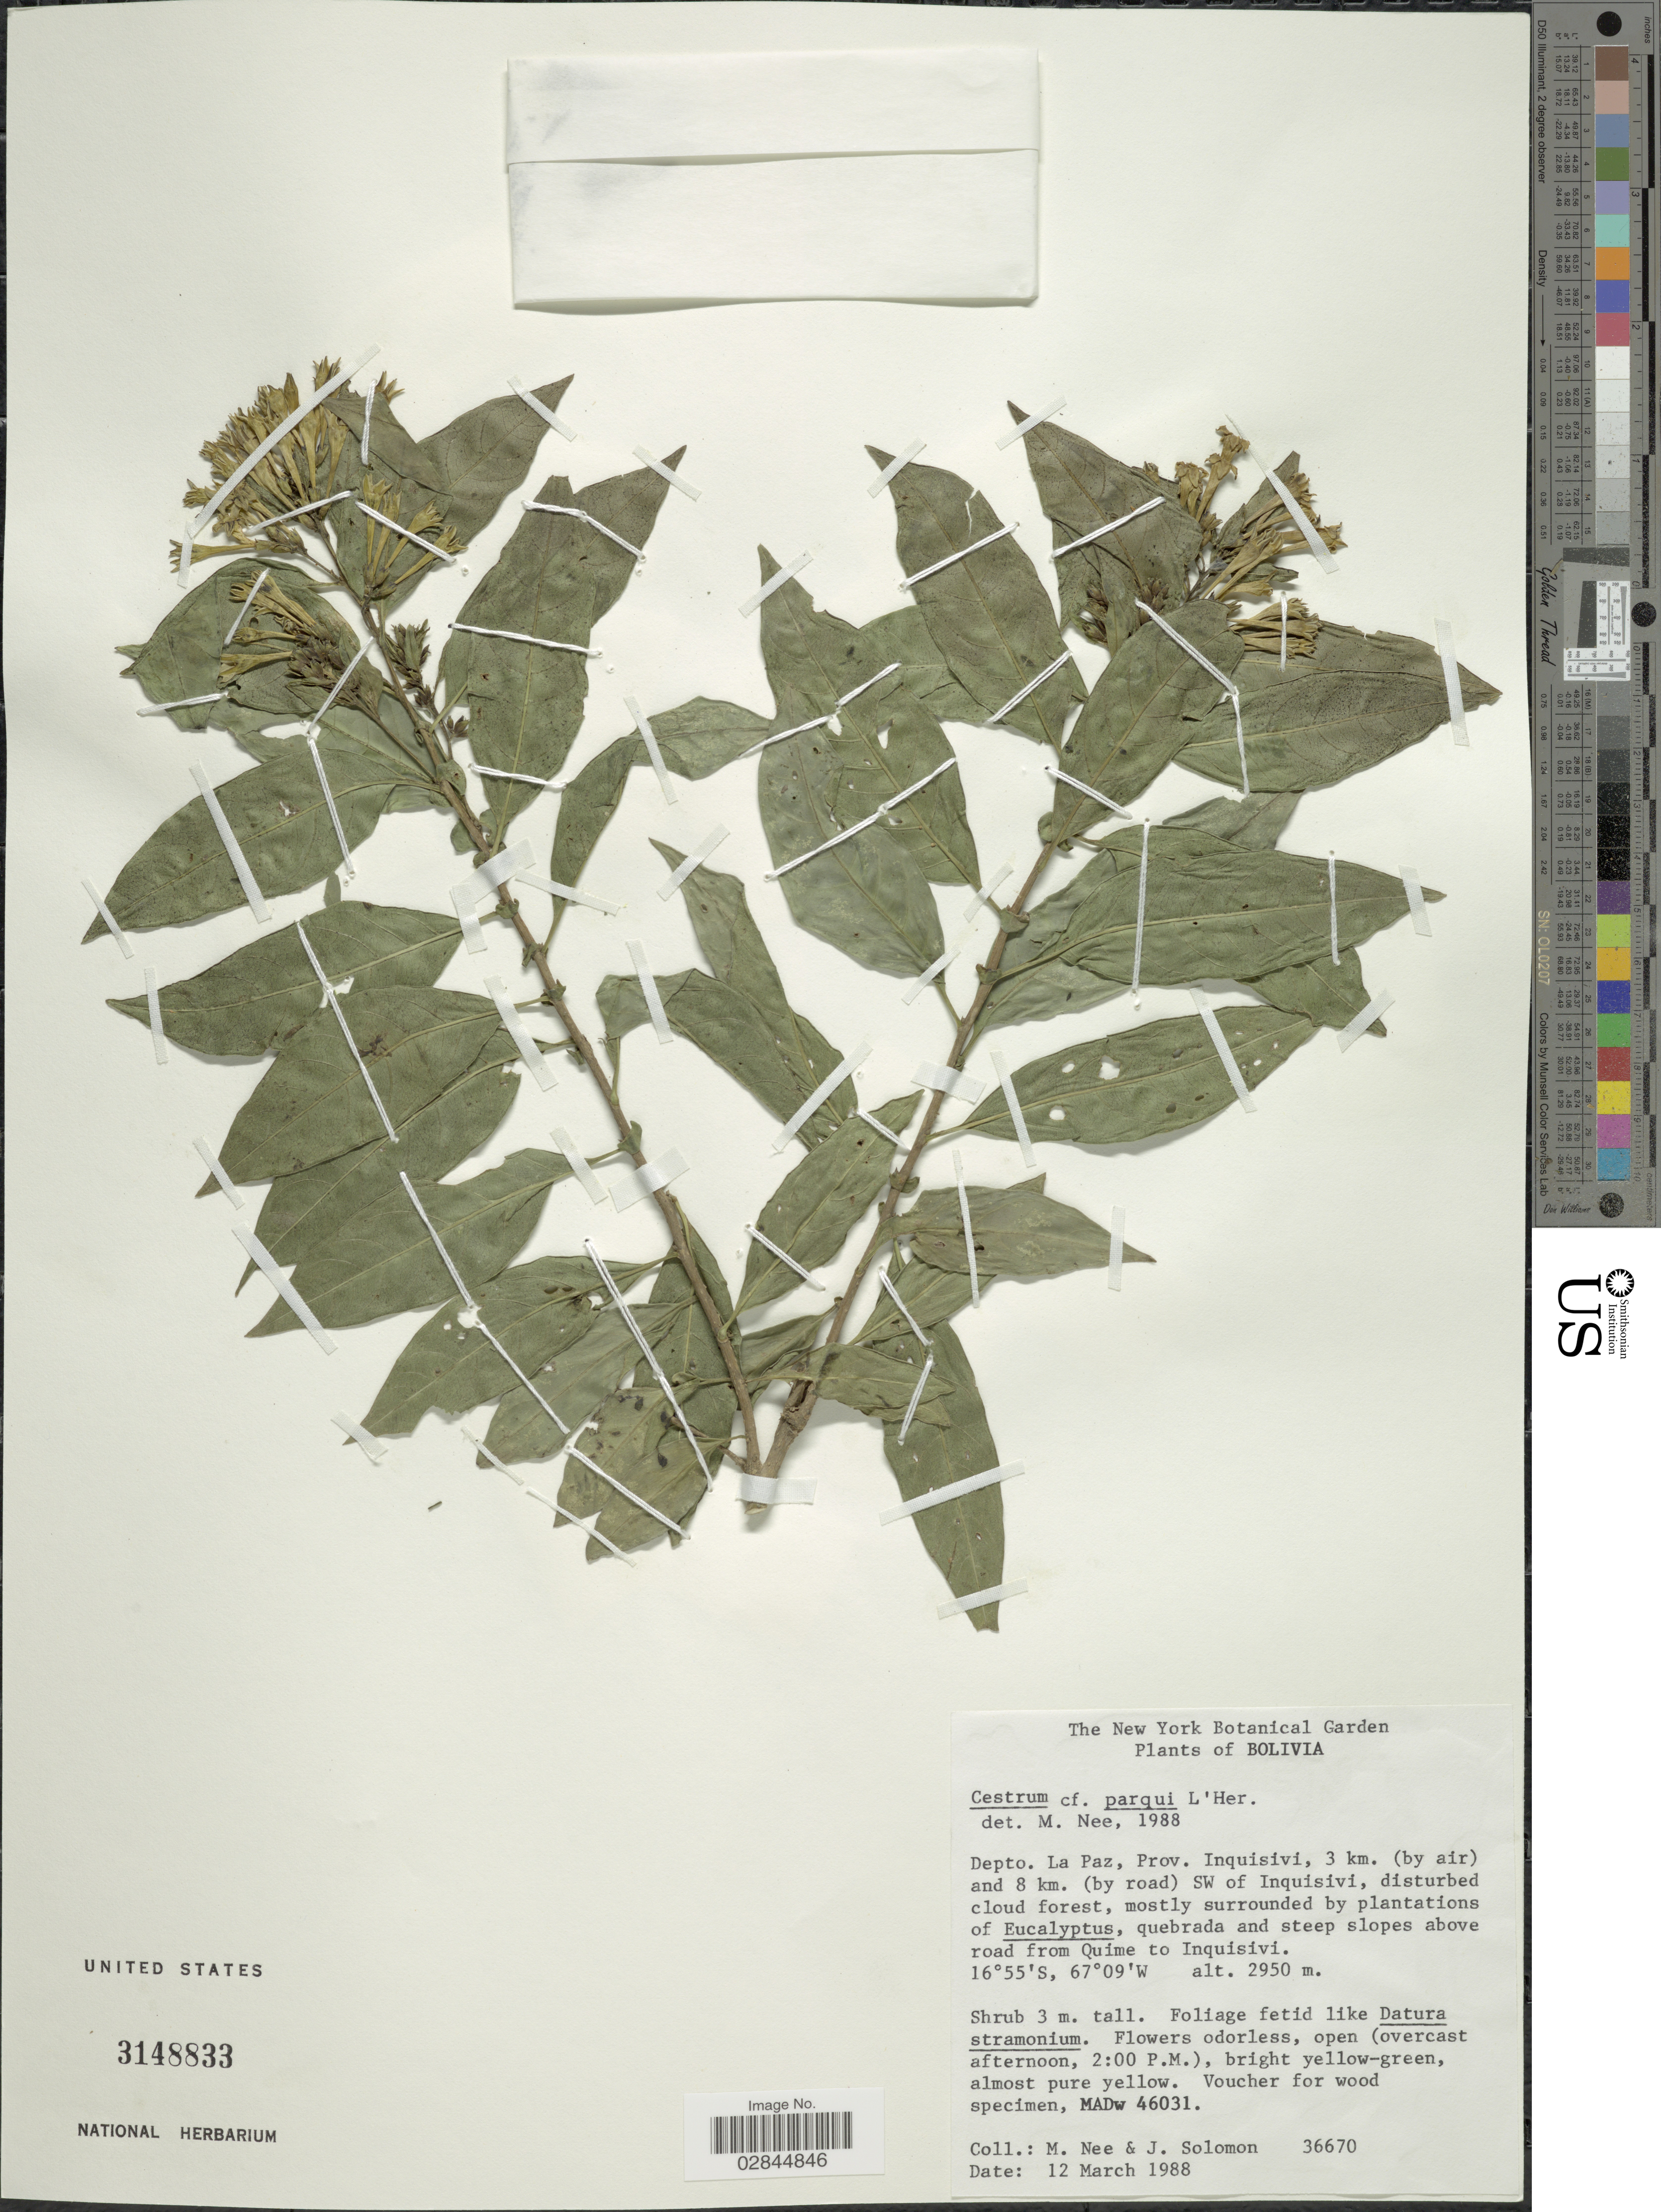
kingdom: Plantae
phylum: Tracheophyta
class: Magnoliopsida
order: Solanales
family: Solanaceae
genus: Cestrum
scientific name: Cestrum parqui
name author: L'Hér.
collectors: M. Nee & J. Solomon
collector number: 36670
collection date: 1988-03-12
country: Bolivia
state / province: La Paz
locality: Depto. La Paz, Prov. Inquisivi, 3 km. (by air) and 8 km. (by road) SW of Inquisivi, Quebrada and steep slopes above road from Quime to Inquisivi.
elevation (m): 2950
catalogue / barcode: US 3148833